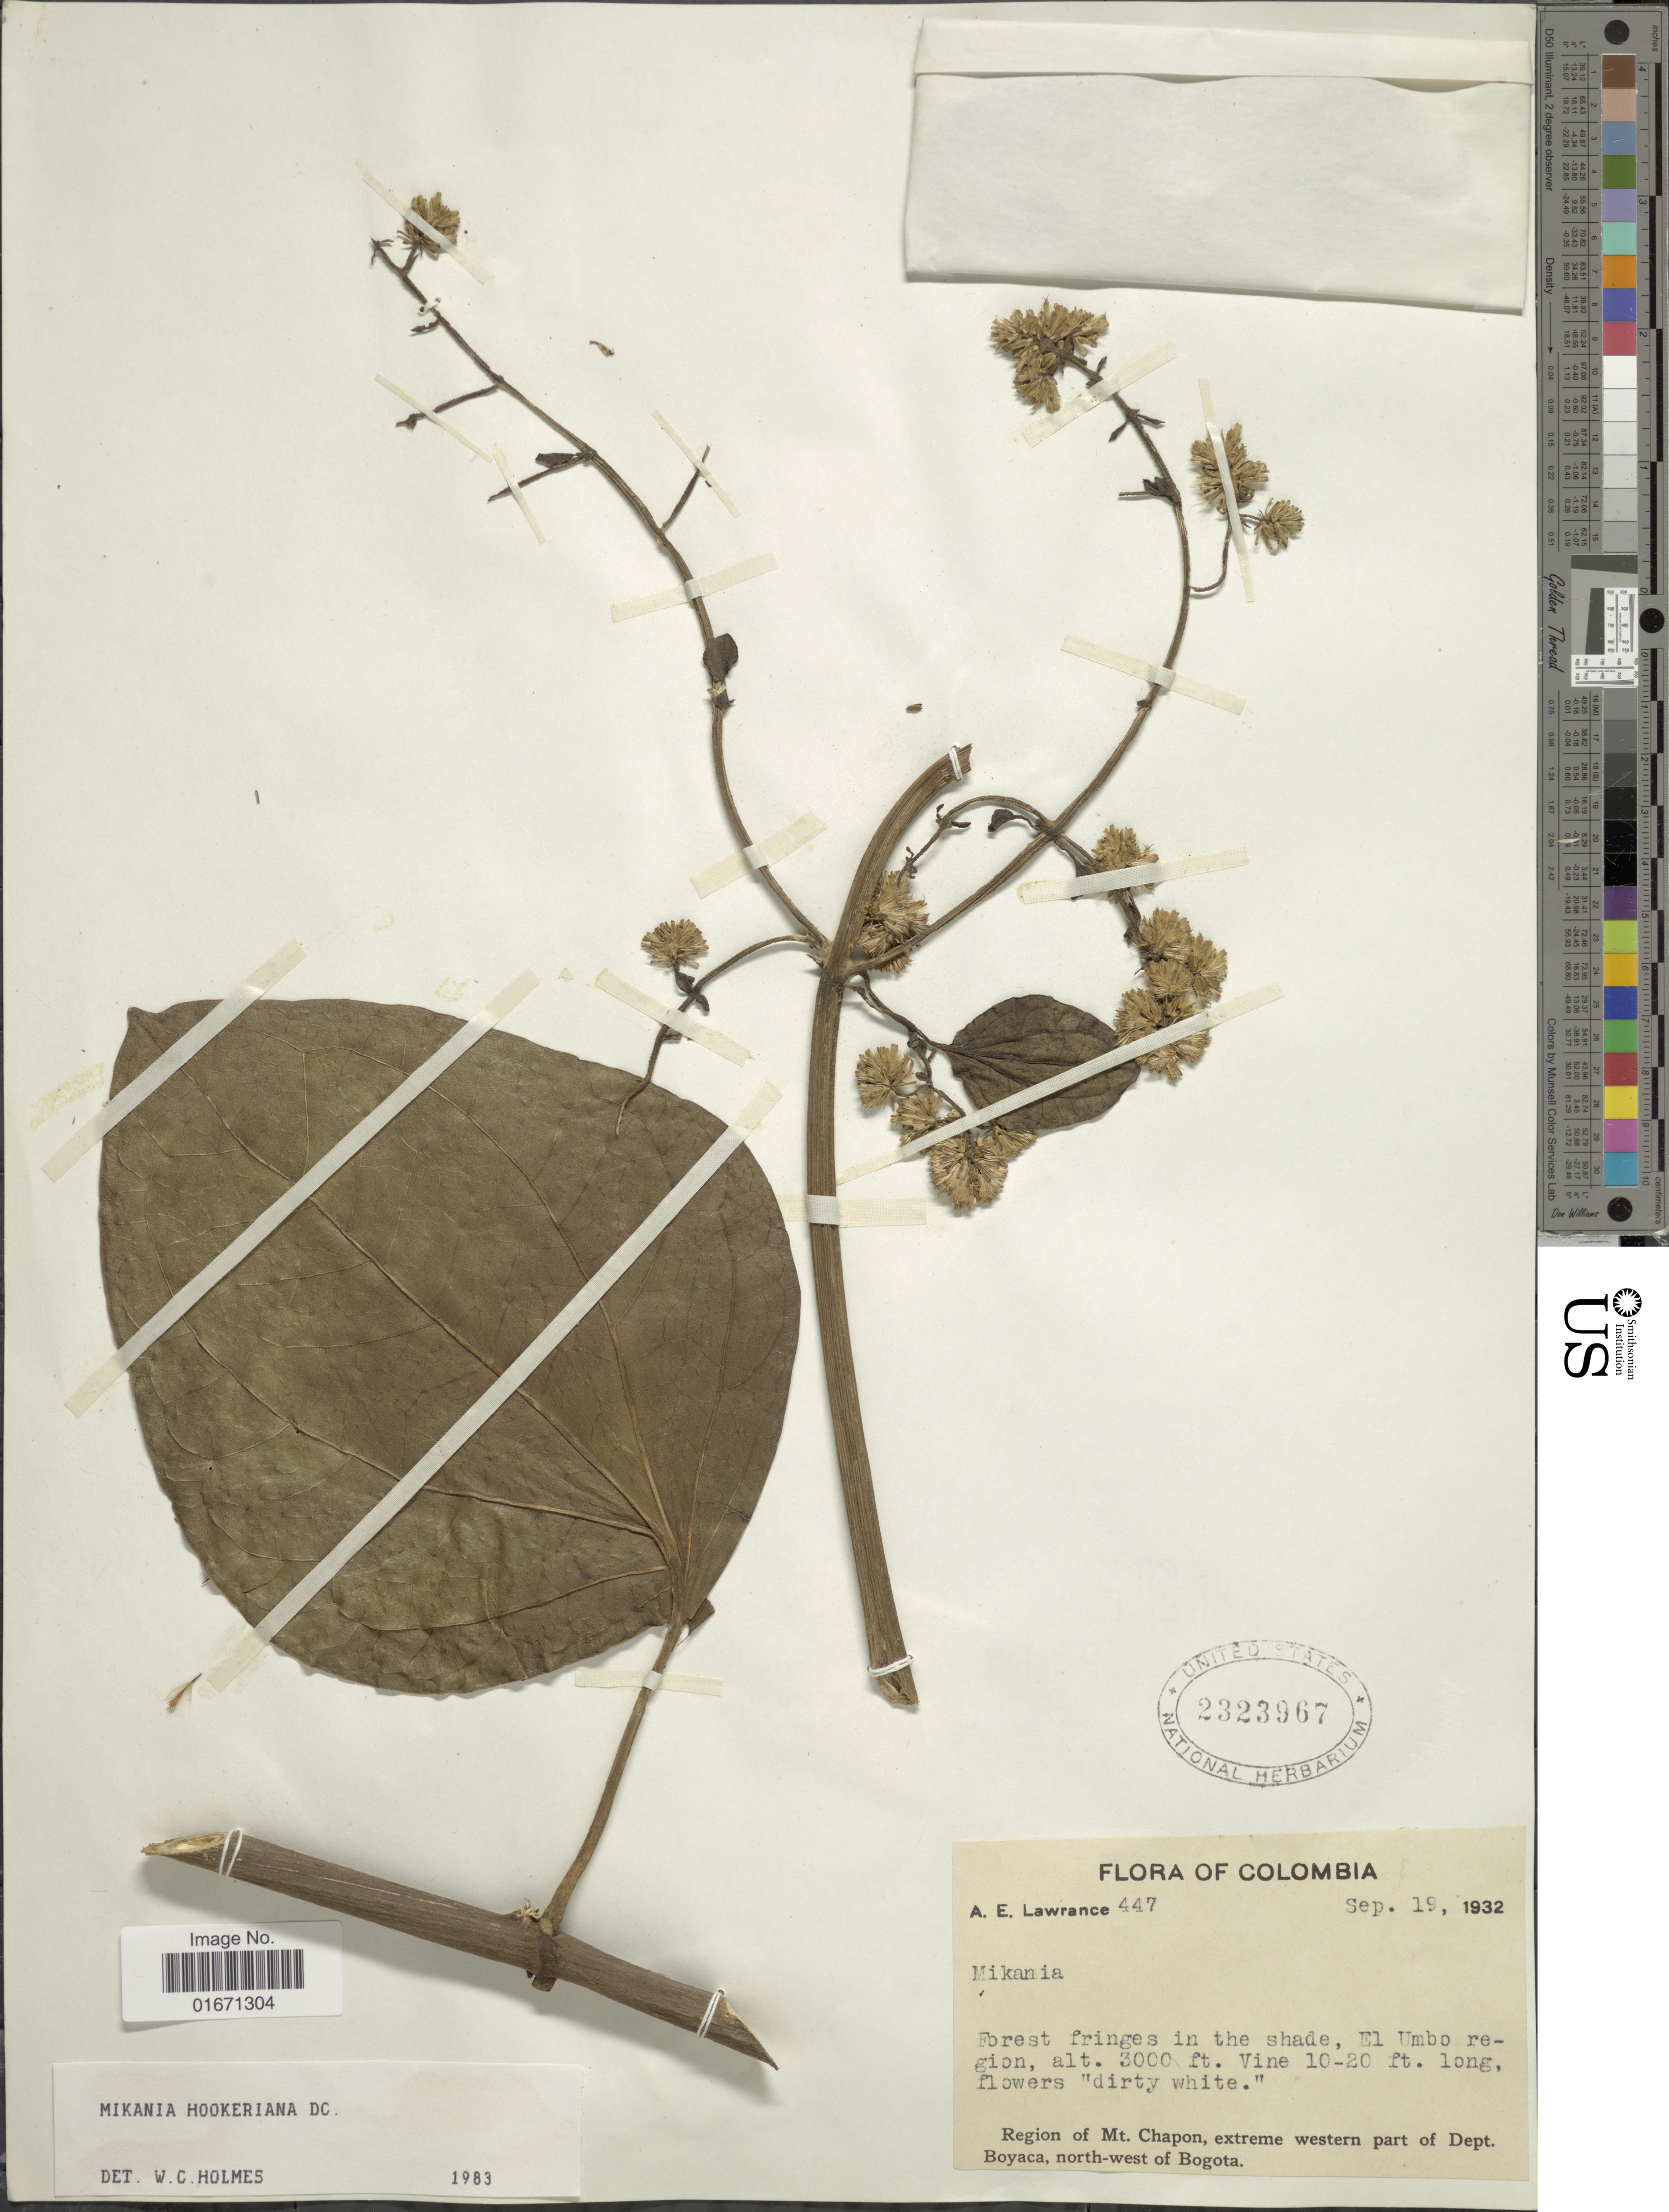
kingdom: Plantae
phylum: Tracheophyta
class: Magnoliopsida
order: Asterales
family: Asteraceae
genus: Mikania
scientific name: Mikania hookeriana var. platyphylla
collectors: A. Lawrance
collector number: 447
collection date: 1932-09-19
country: Colombia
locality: Region of Mt. Chapon, extreme western part of Dept. Boyaca, north-west of Bogota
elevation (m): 914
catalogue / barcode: US 2323967